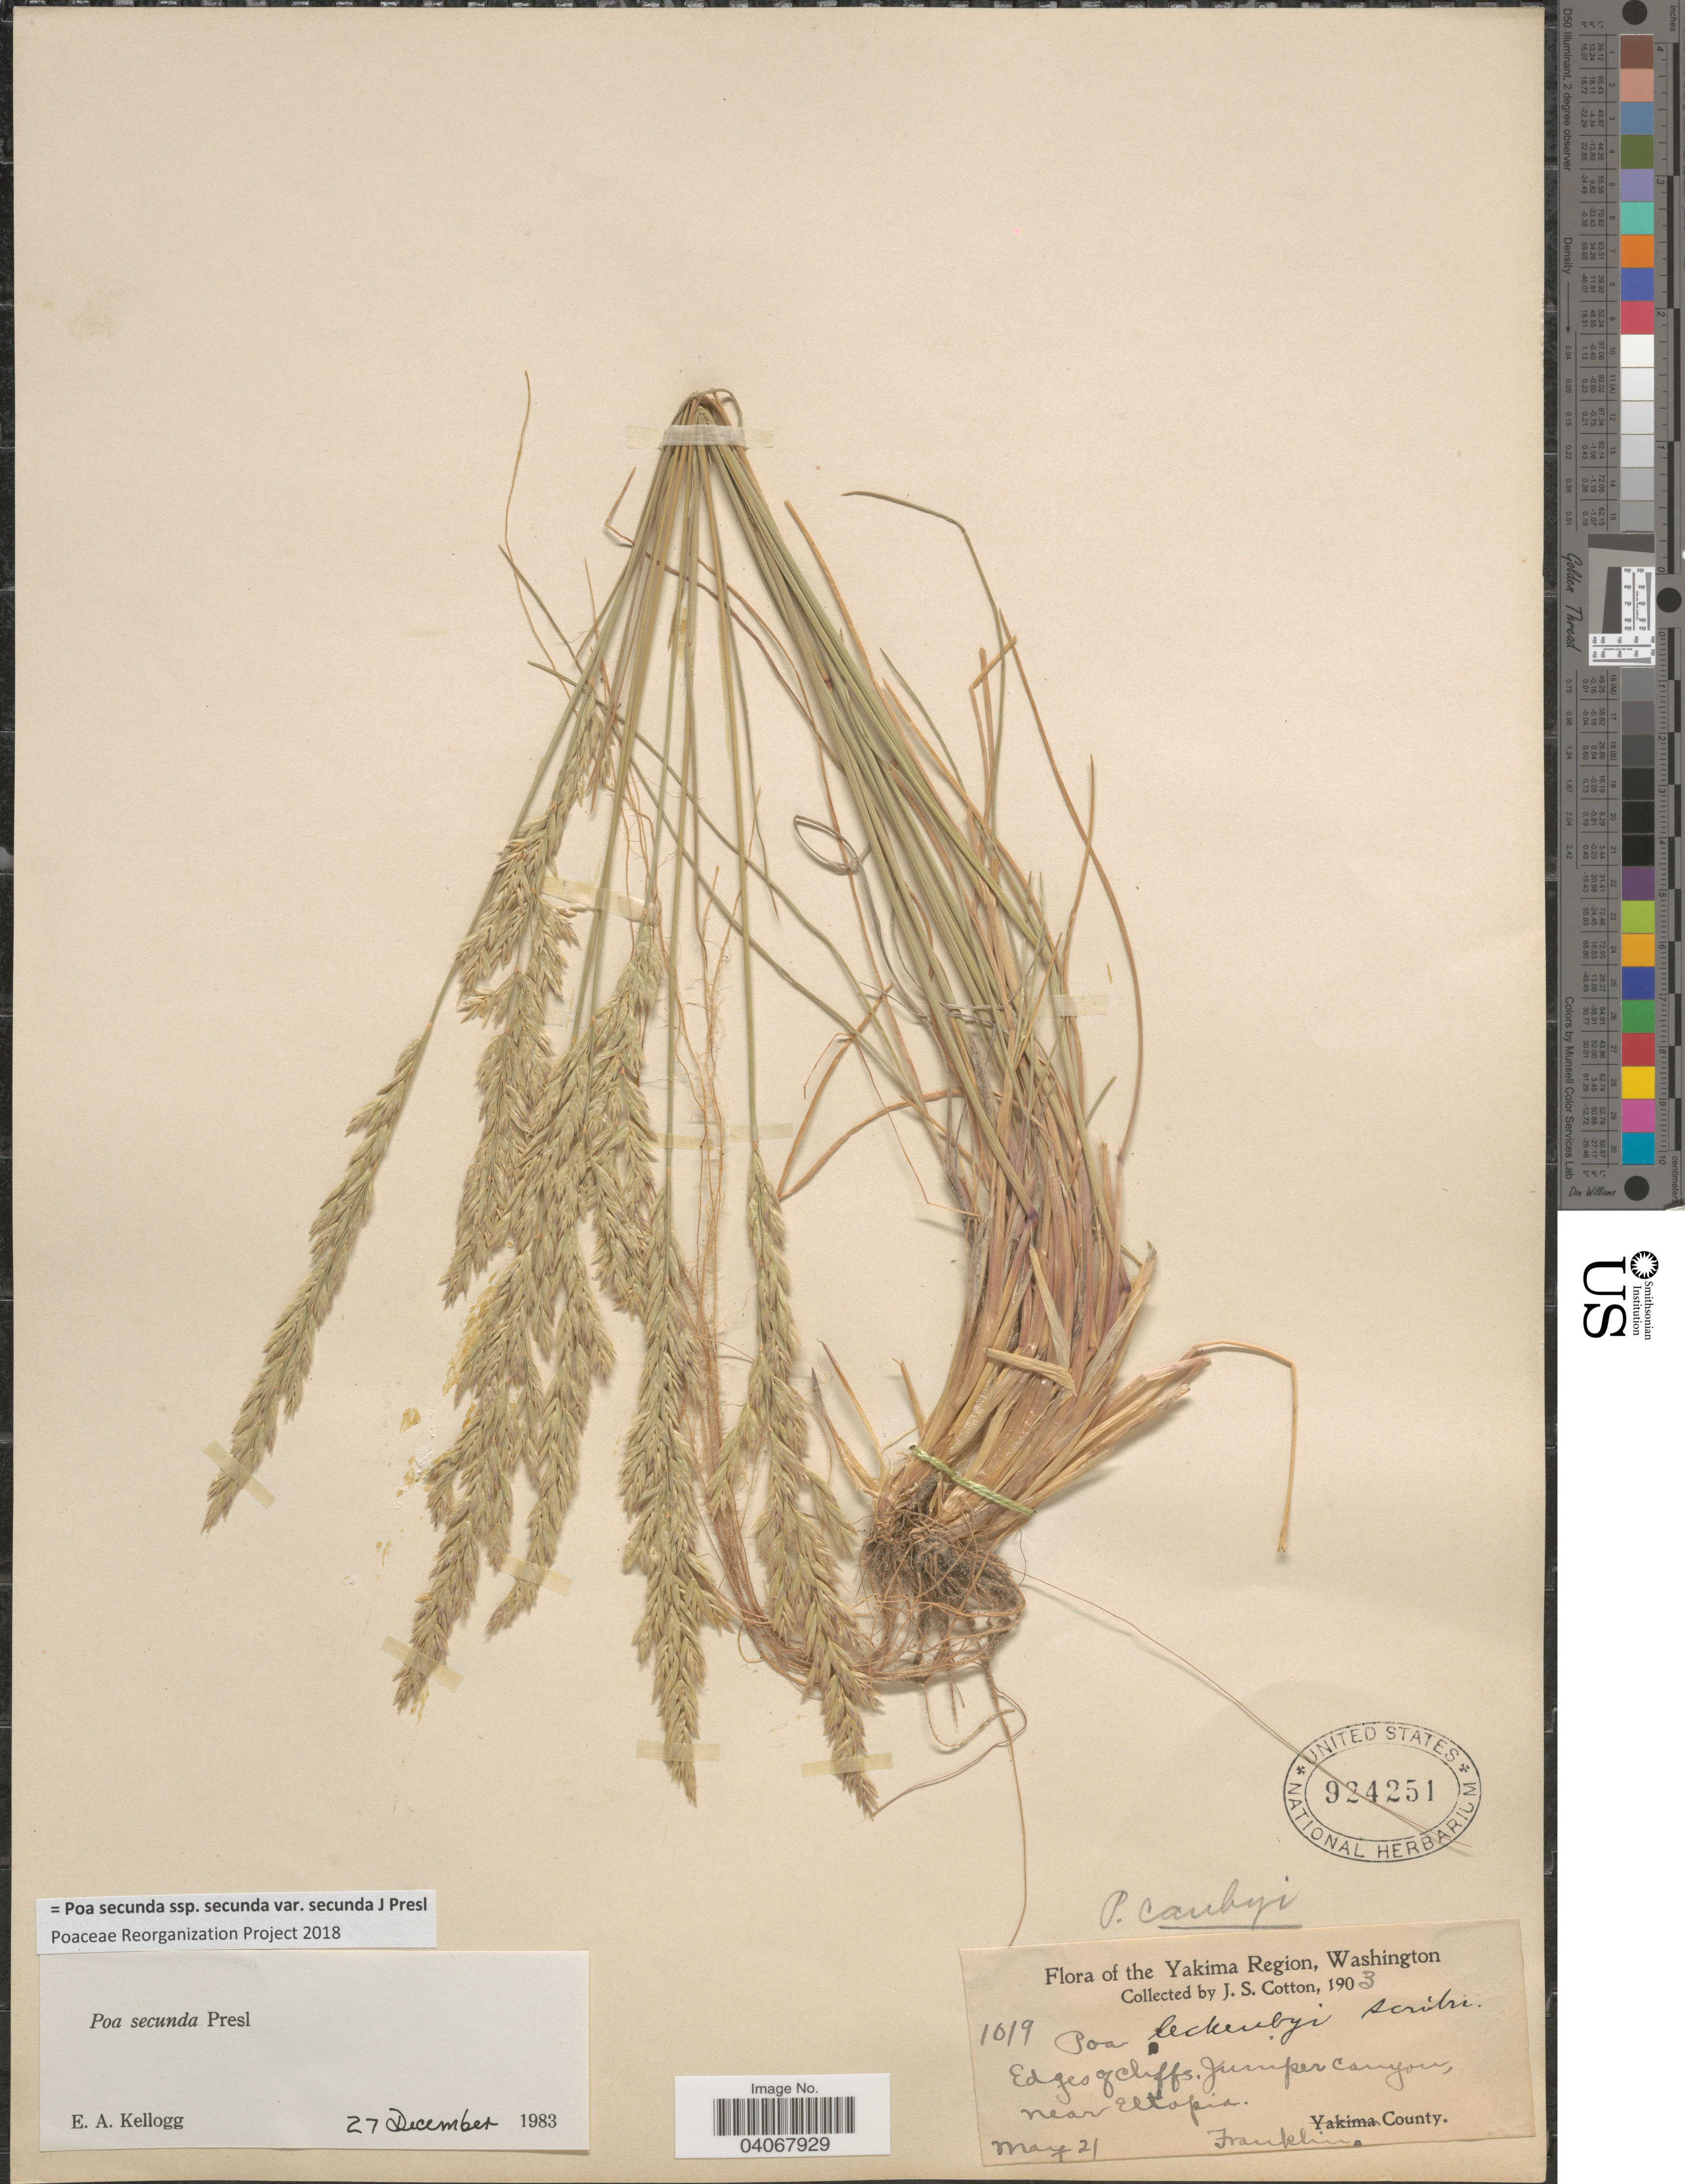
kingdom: Plantae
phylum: Tracheophyta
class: Liliopsida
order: Poales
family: Poaceae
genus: Poa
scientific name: Poa secunda subsp. secunda var. secunda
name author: J. Presl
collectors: J. S. Cotton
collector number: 1019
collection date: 1903-05-21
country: United States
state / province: Washington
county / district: Franklin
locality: Yakima Region. Edges of cliffs. Juniper Canyon, near Eltopia. Franklin County.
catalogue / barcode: US 924251